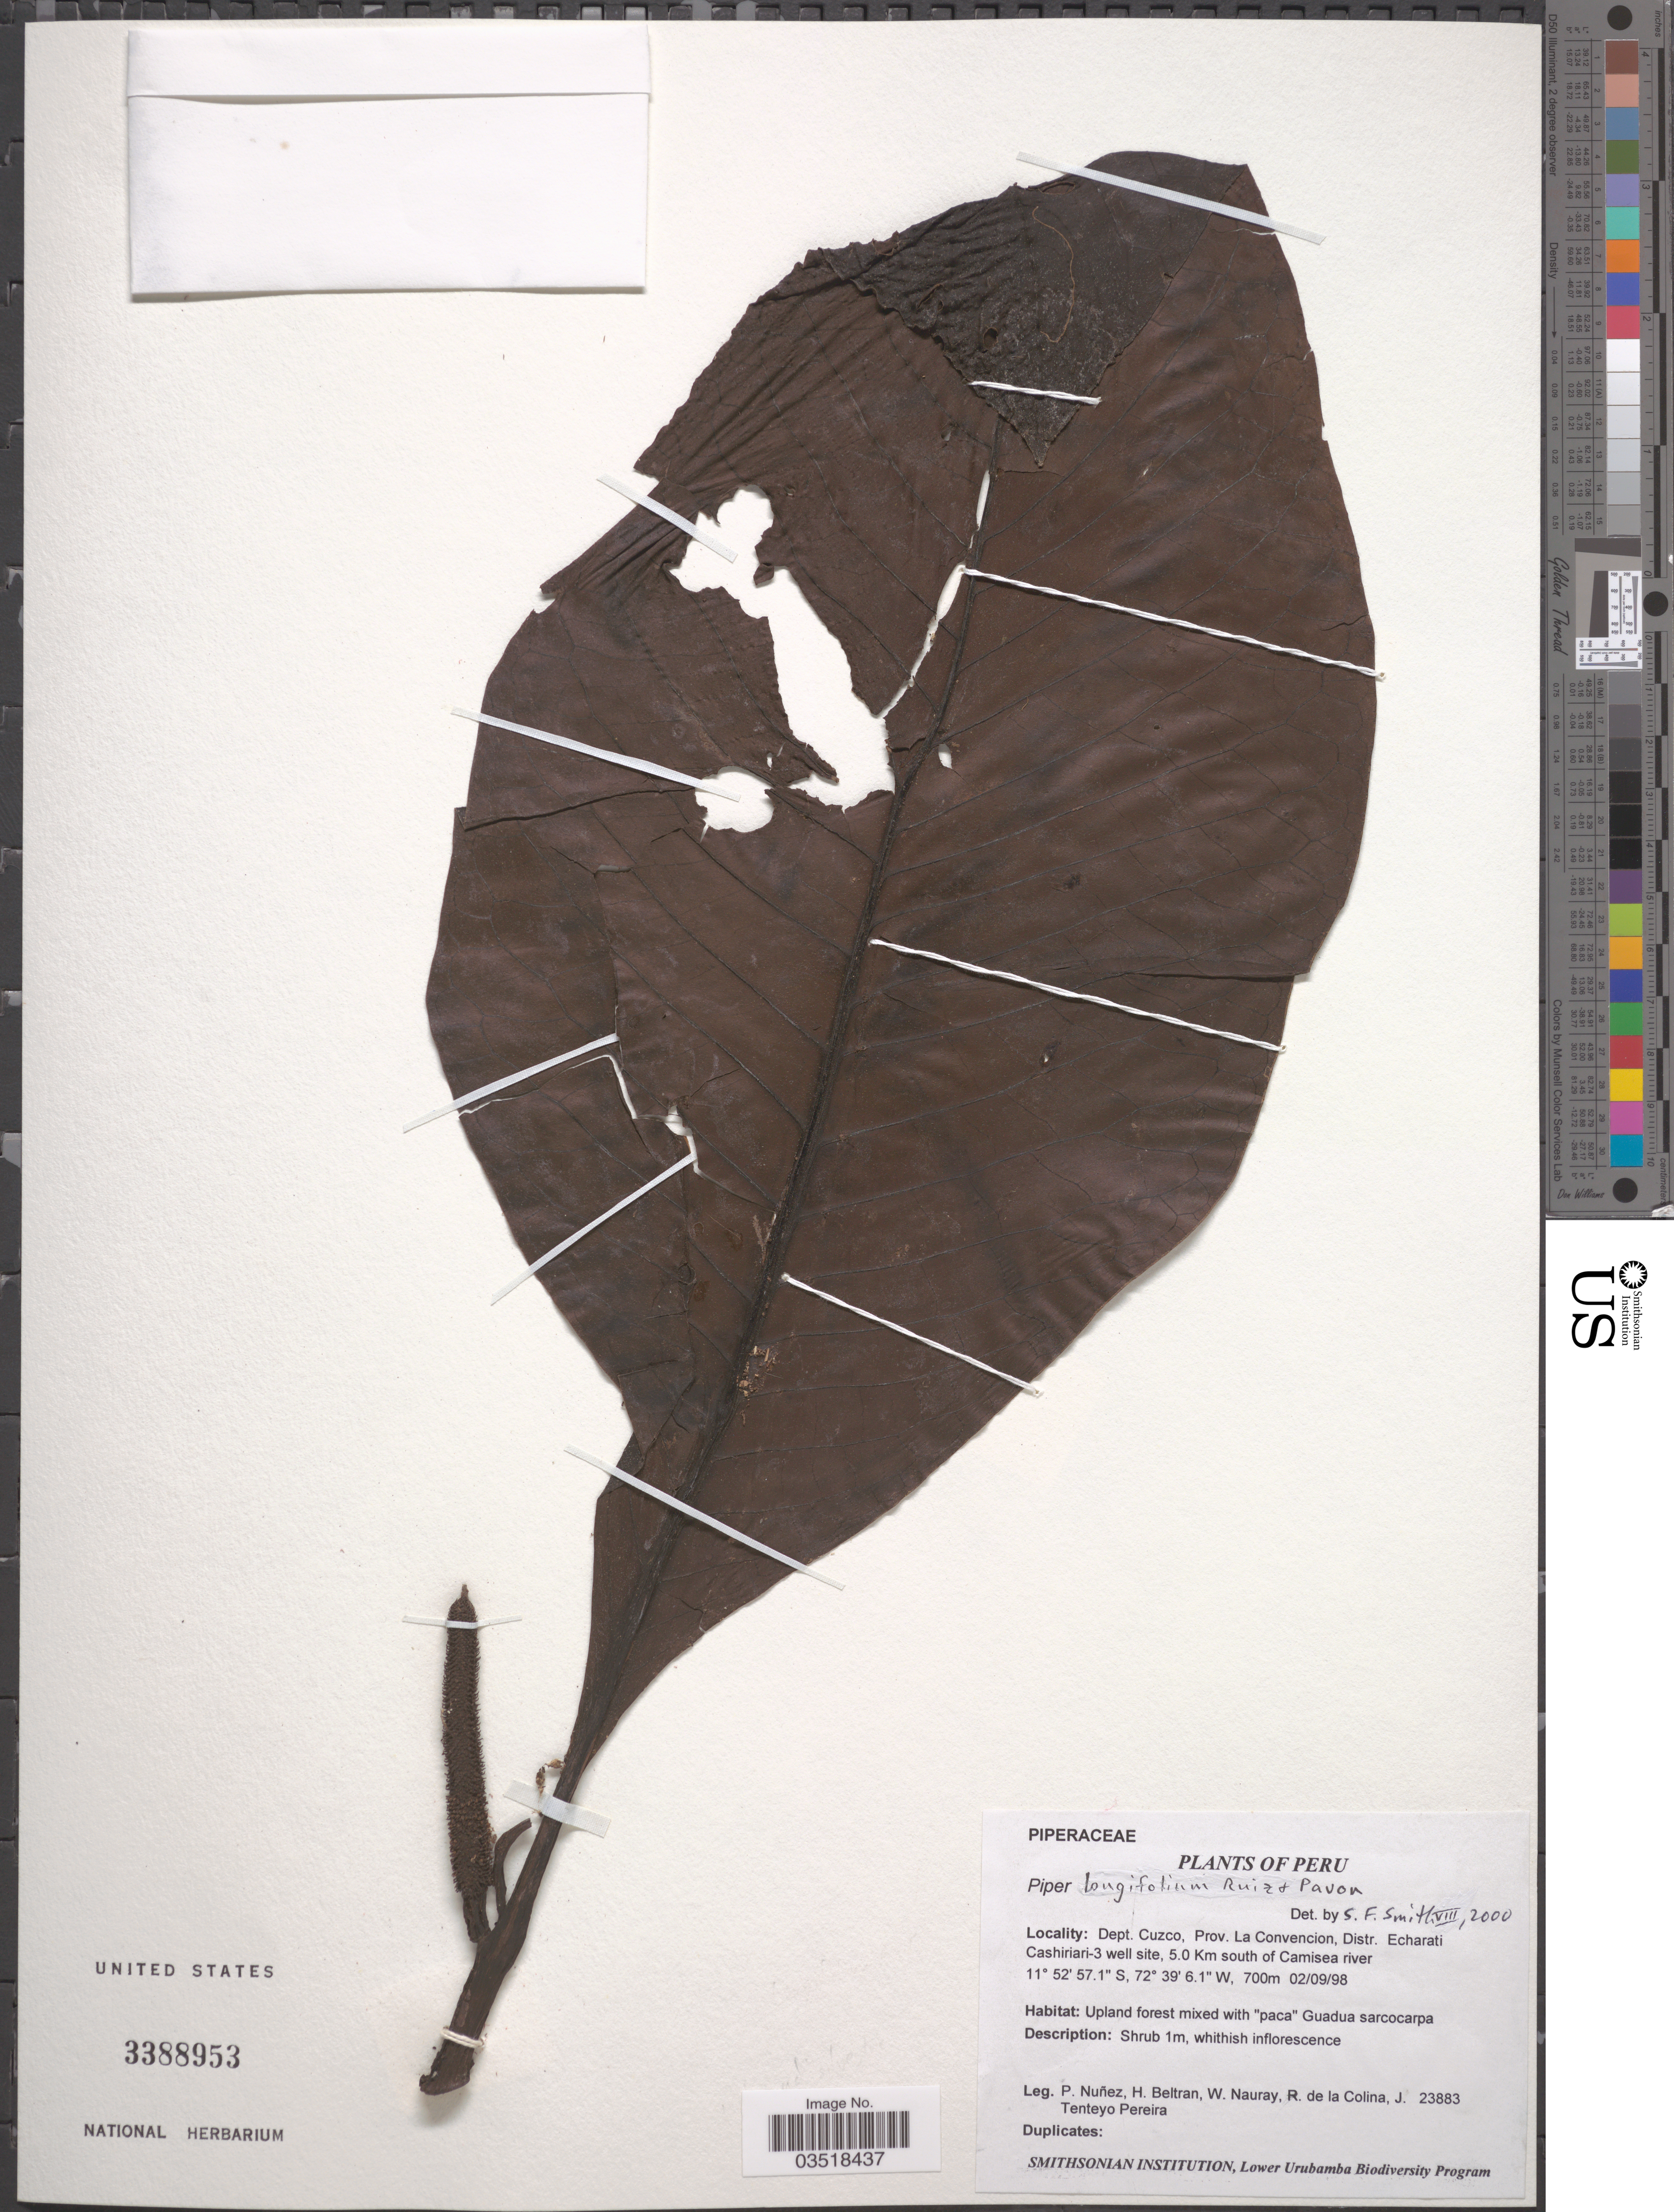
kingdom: Plantae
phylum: Tracheophyta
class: Magnoliopsida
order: Piperales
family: Piperaceae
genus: Piper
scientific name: Piper longifolium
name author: Ruiz & Pav.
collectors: P. Nuñez V., H. Beltran, W. Nauray, R. Colina & J. T. Pereira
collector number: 23883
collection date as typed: Transcribed d/m/y: 2/9/98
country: Peru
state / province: Cusco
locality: Dept. Cuzco, Prov. La Convencion, Distr. Echarati Cashiriari-3 well site, 5.0 Km south of Camisea river.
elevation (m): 700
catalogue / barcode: US 3388953